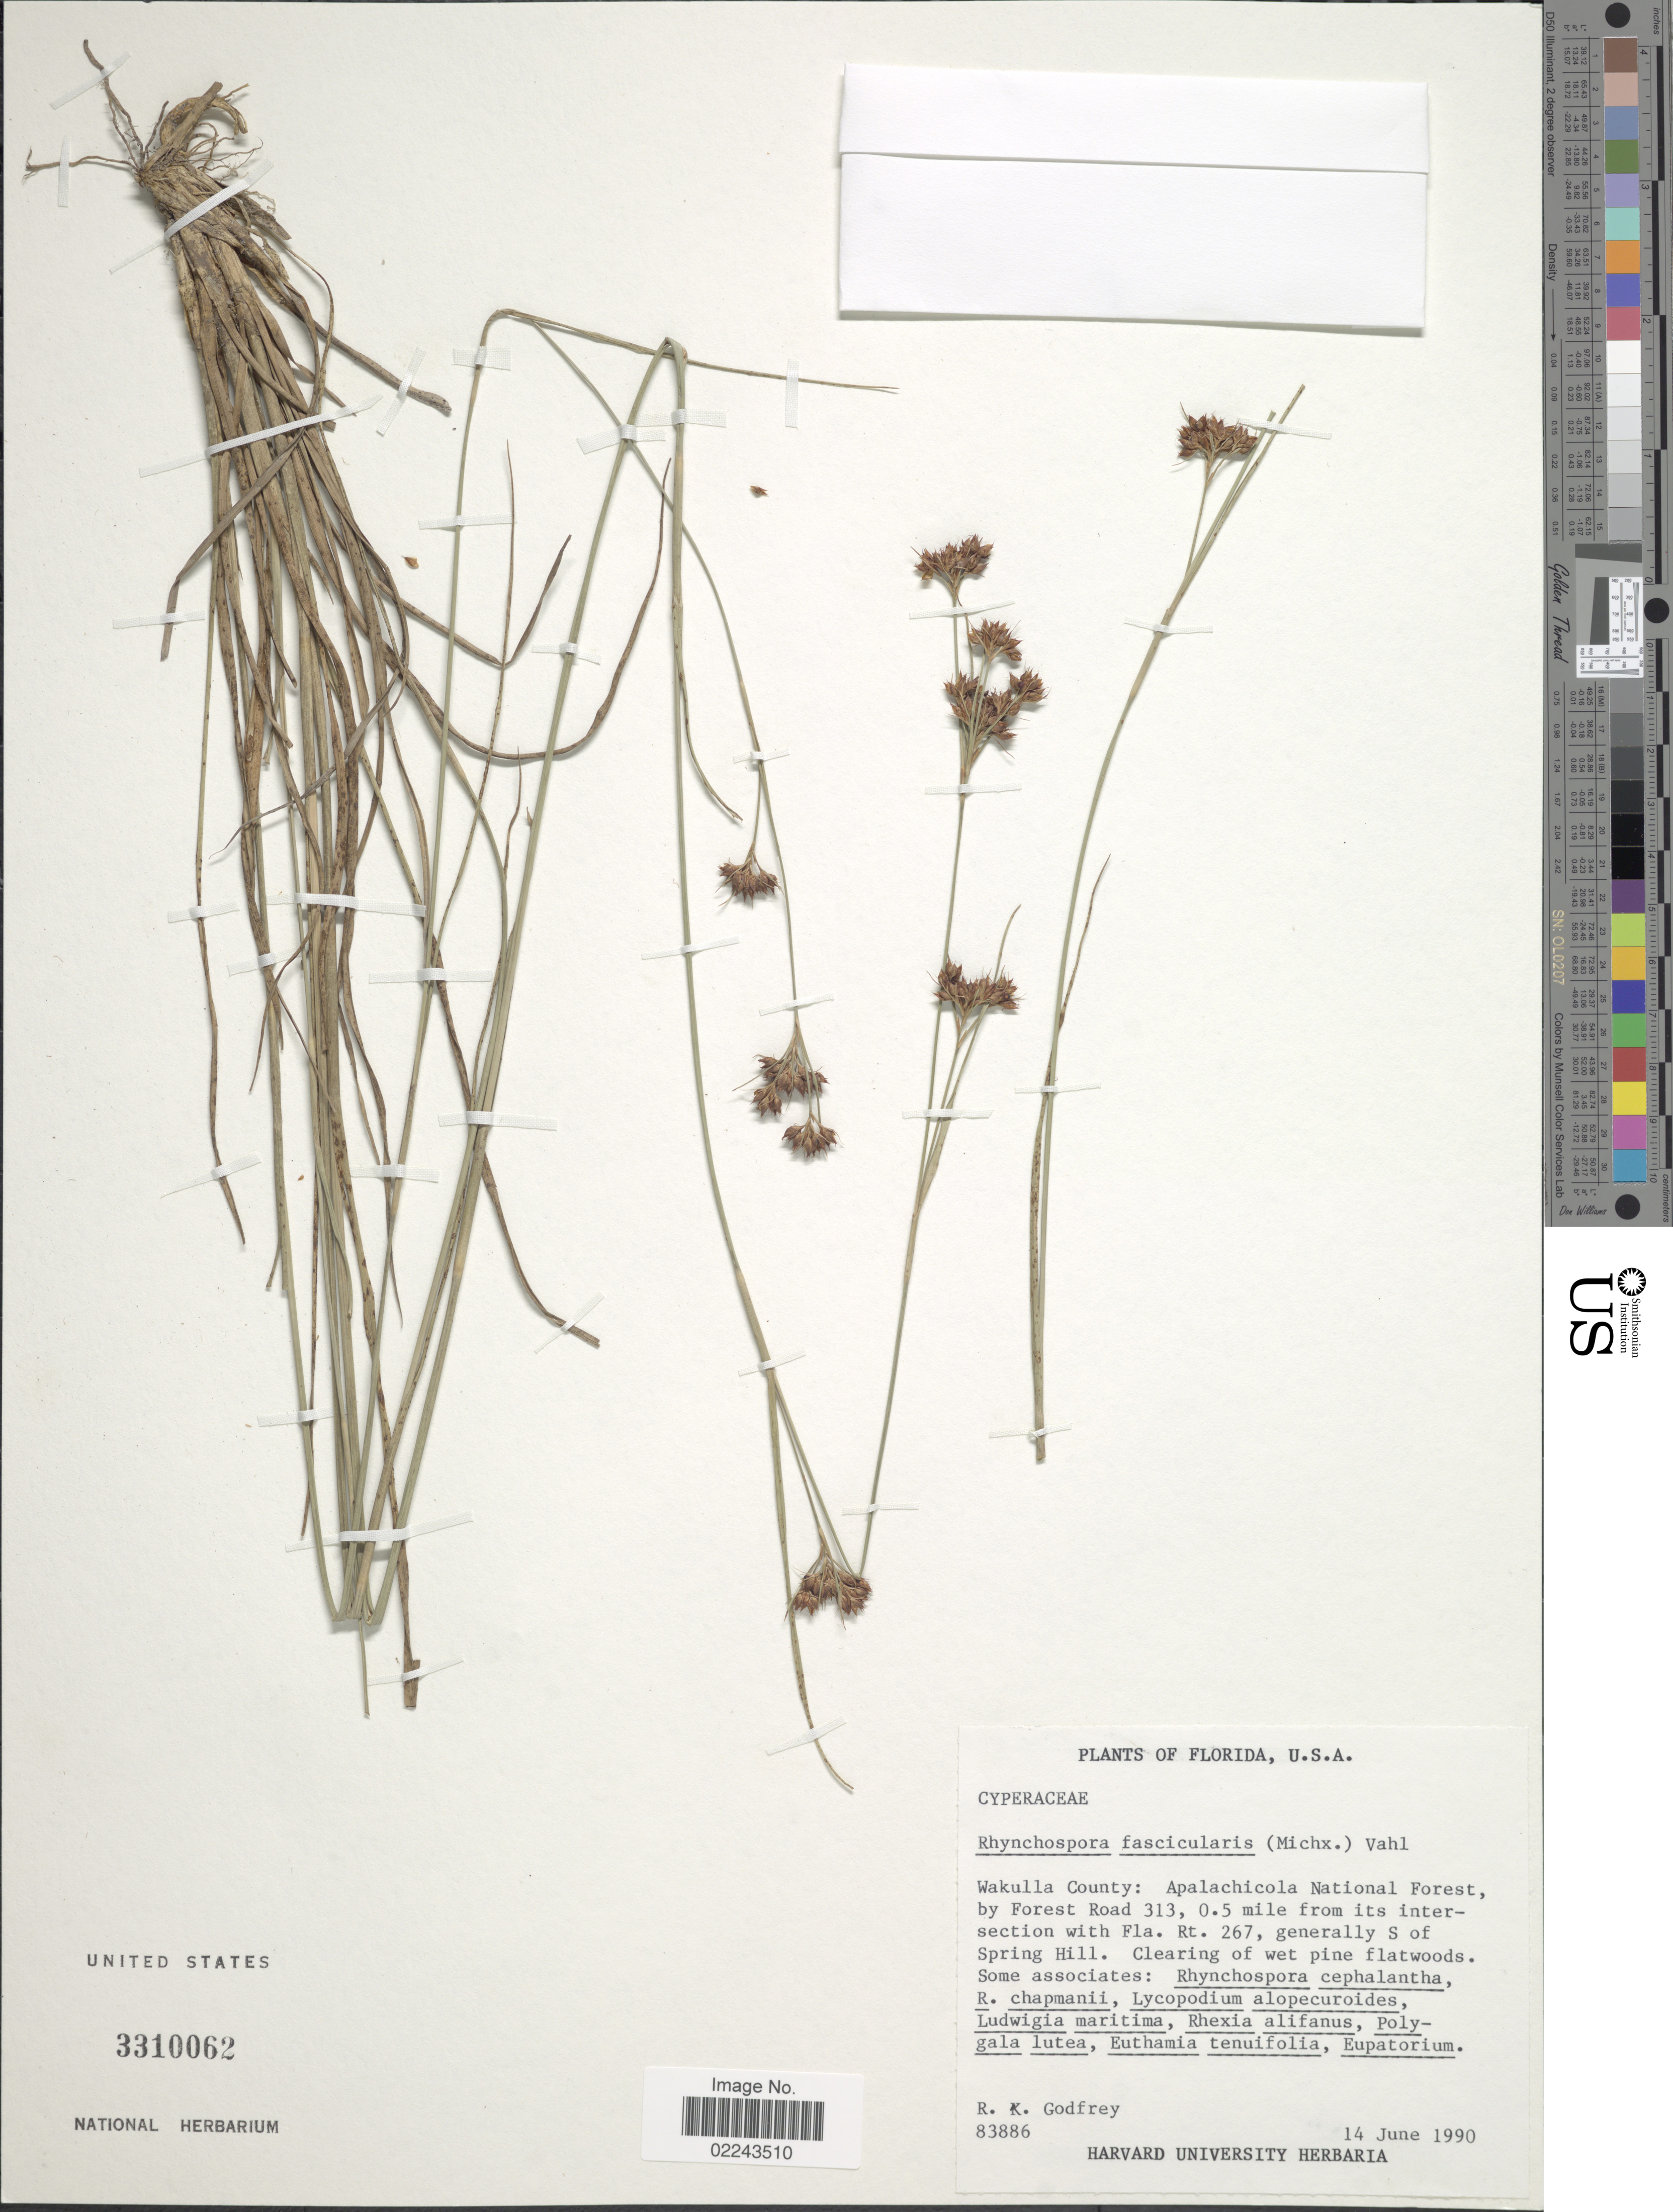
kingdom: Plantae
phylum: Tracheophyta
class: Liliopsida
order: Poales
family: Cyperaceae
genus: Rhynchospora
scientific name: Rhynchospora fascicularis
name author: (Michx.) Vahl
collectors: R. K. Godfrey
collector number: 83886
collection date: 1990-06-14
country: United States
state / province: Florida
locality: U.S.A., Wakulla County, Apalachicola National Forest, by Forest Road 313, 0.5 mile from its intersection with Fla. Rt. 267, generally S of Spring Hill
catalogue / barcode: US 3310062